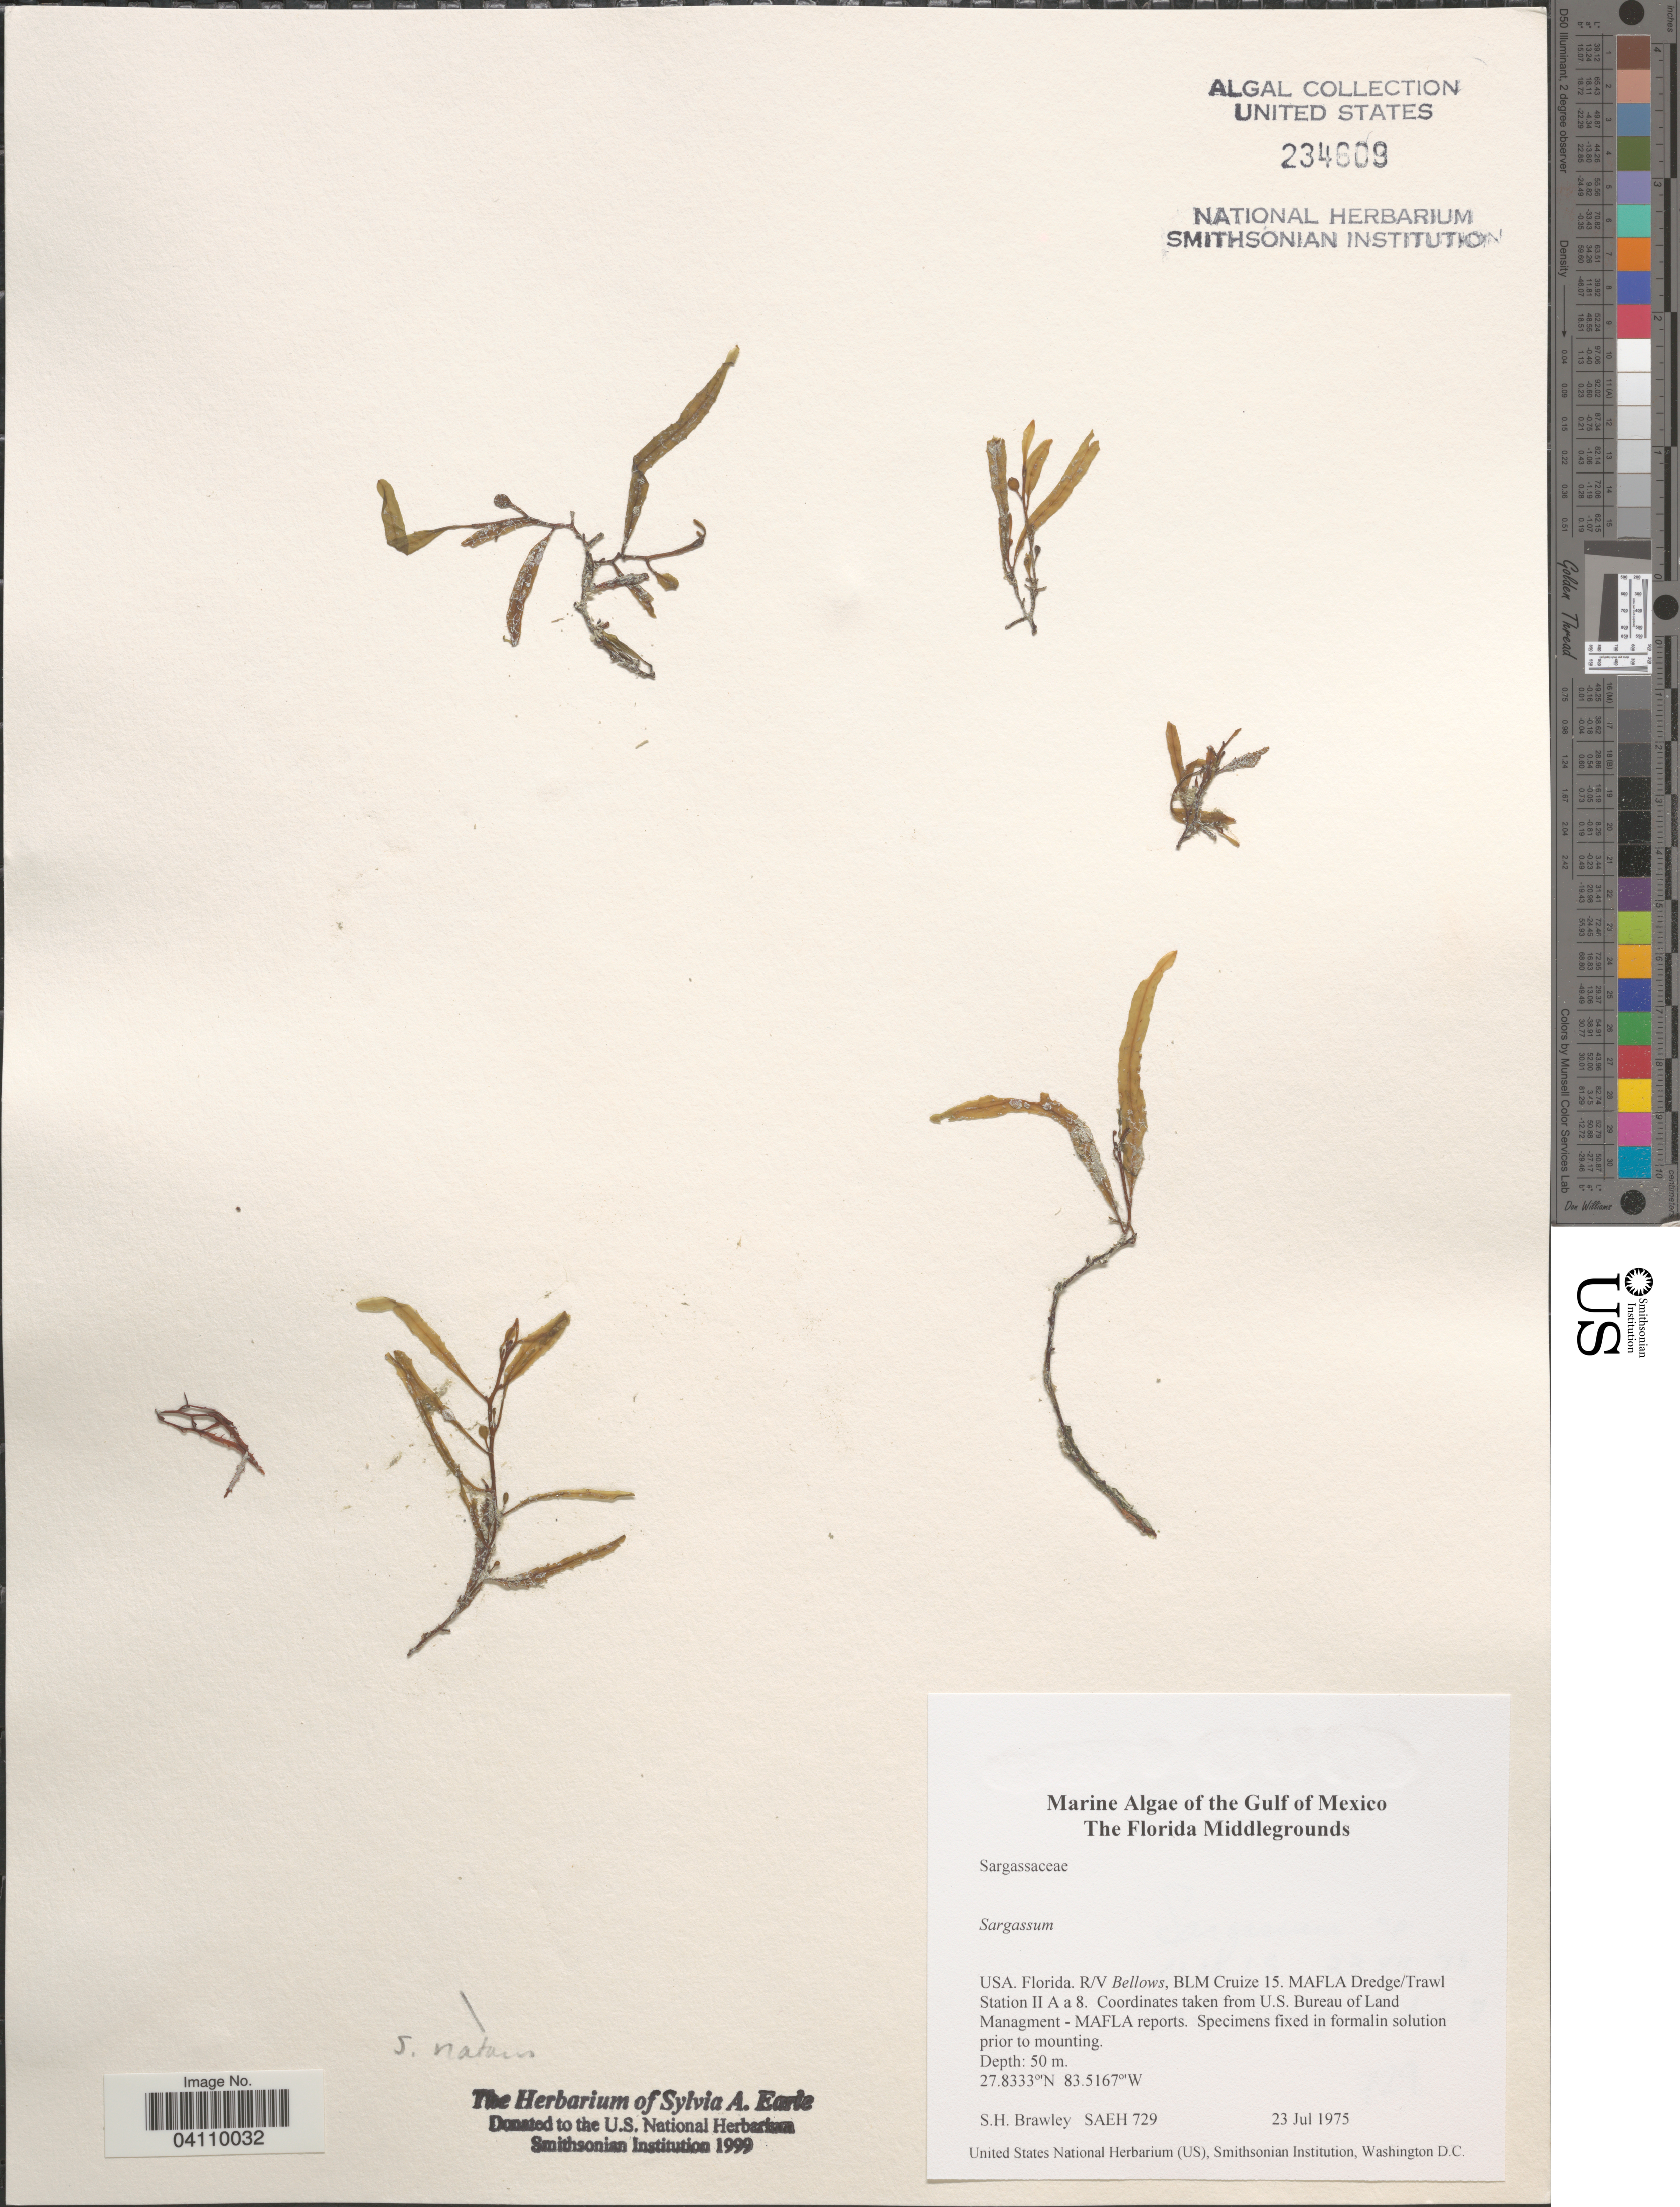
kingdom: Chromista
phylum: Ochrophyta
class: Phaeophyceae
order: Fucales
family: Sargassaceae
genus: Sargassum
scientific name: Sargassum sp.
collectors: S. Brawley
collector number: SAEH 729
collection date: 1975-07-23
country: United States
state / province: Florida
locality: The Gulf of Mexico. The Florida Middlegrounds. R/V Bellows, BLM Cruize 15. MAFLA Dredge/Trawl Station II A a 8. Coordinates taken from U.S. Bureau of Land Managment - MAFLA reports [unsure placement].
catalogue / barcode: US 234609